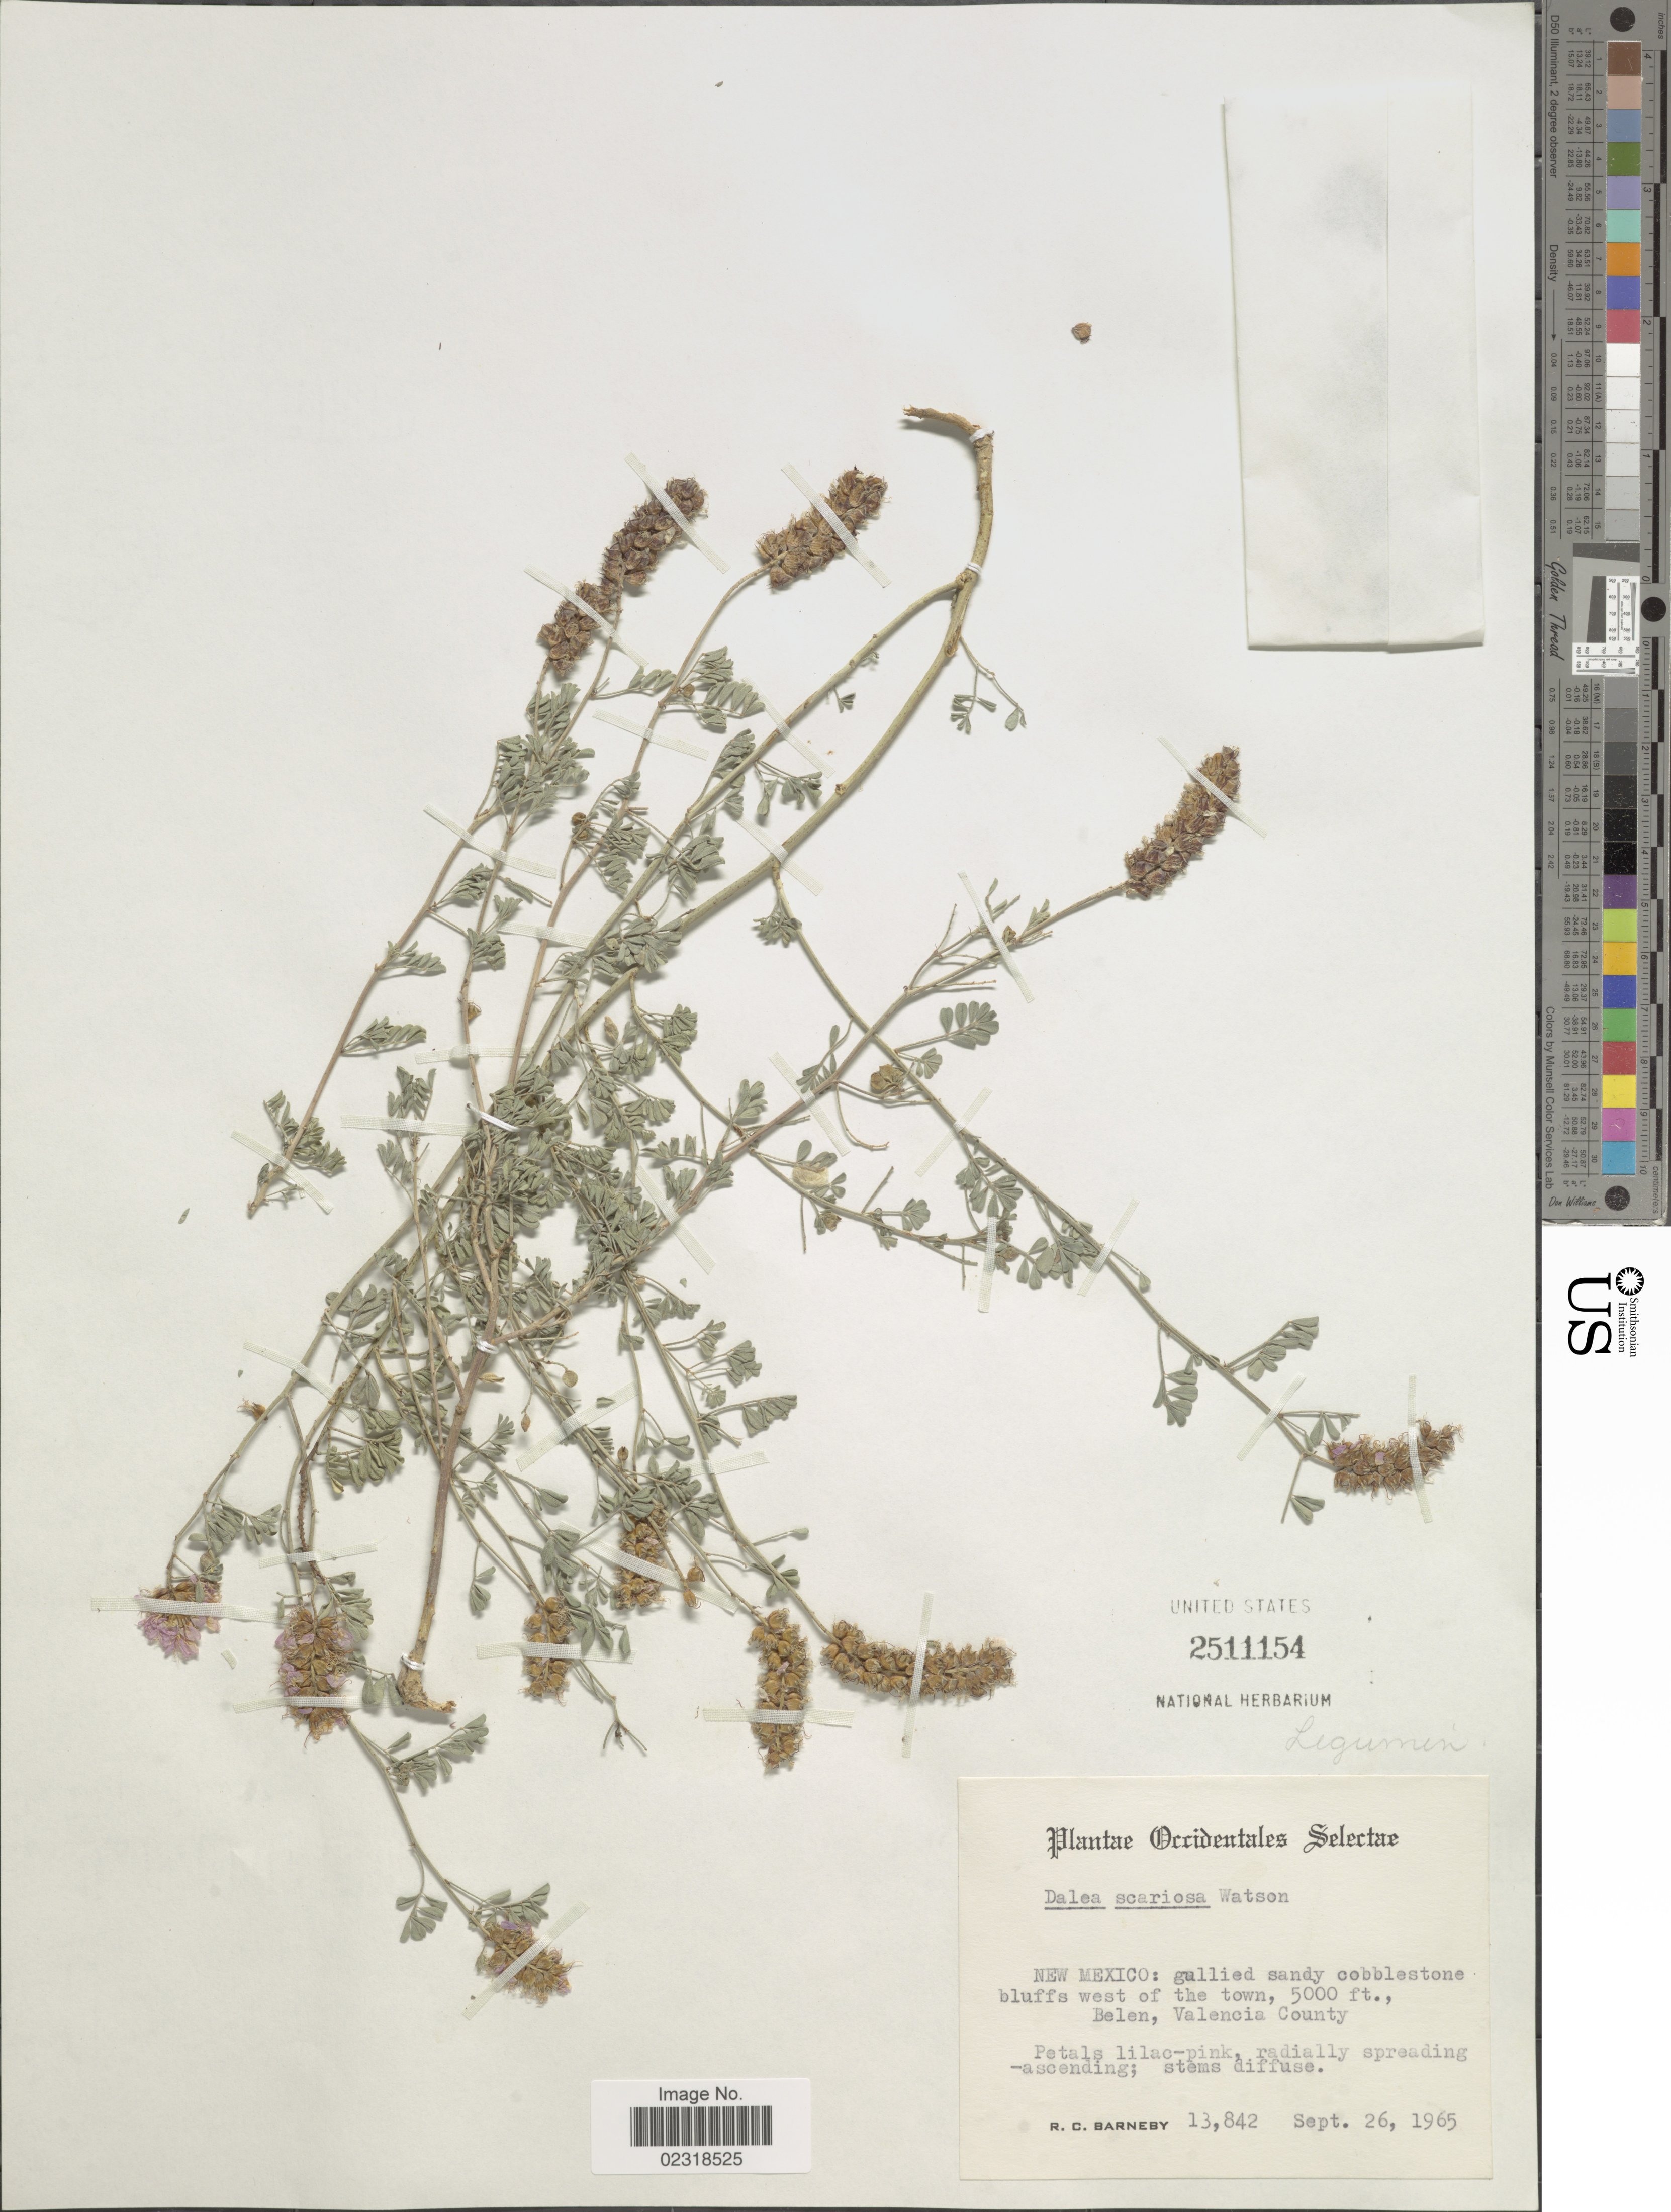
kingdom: Plantae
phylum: Tracheophyta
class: Magnoliopsida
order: Fabales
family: Fabaceae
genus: Dalea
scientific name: Dalea scariosa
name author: S. Watson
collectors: R. C. Barneby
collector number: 13842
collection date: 1965-09-26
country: United States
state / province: New Mexico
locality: New Mexico: gullied sandy cobblestone bluffs west of the town, Belen, Valencia County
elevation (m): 1524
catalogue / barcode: US 2511154